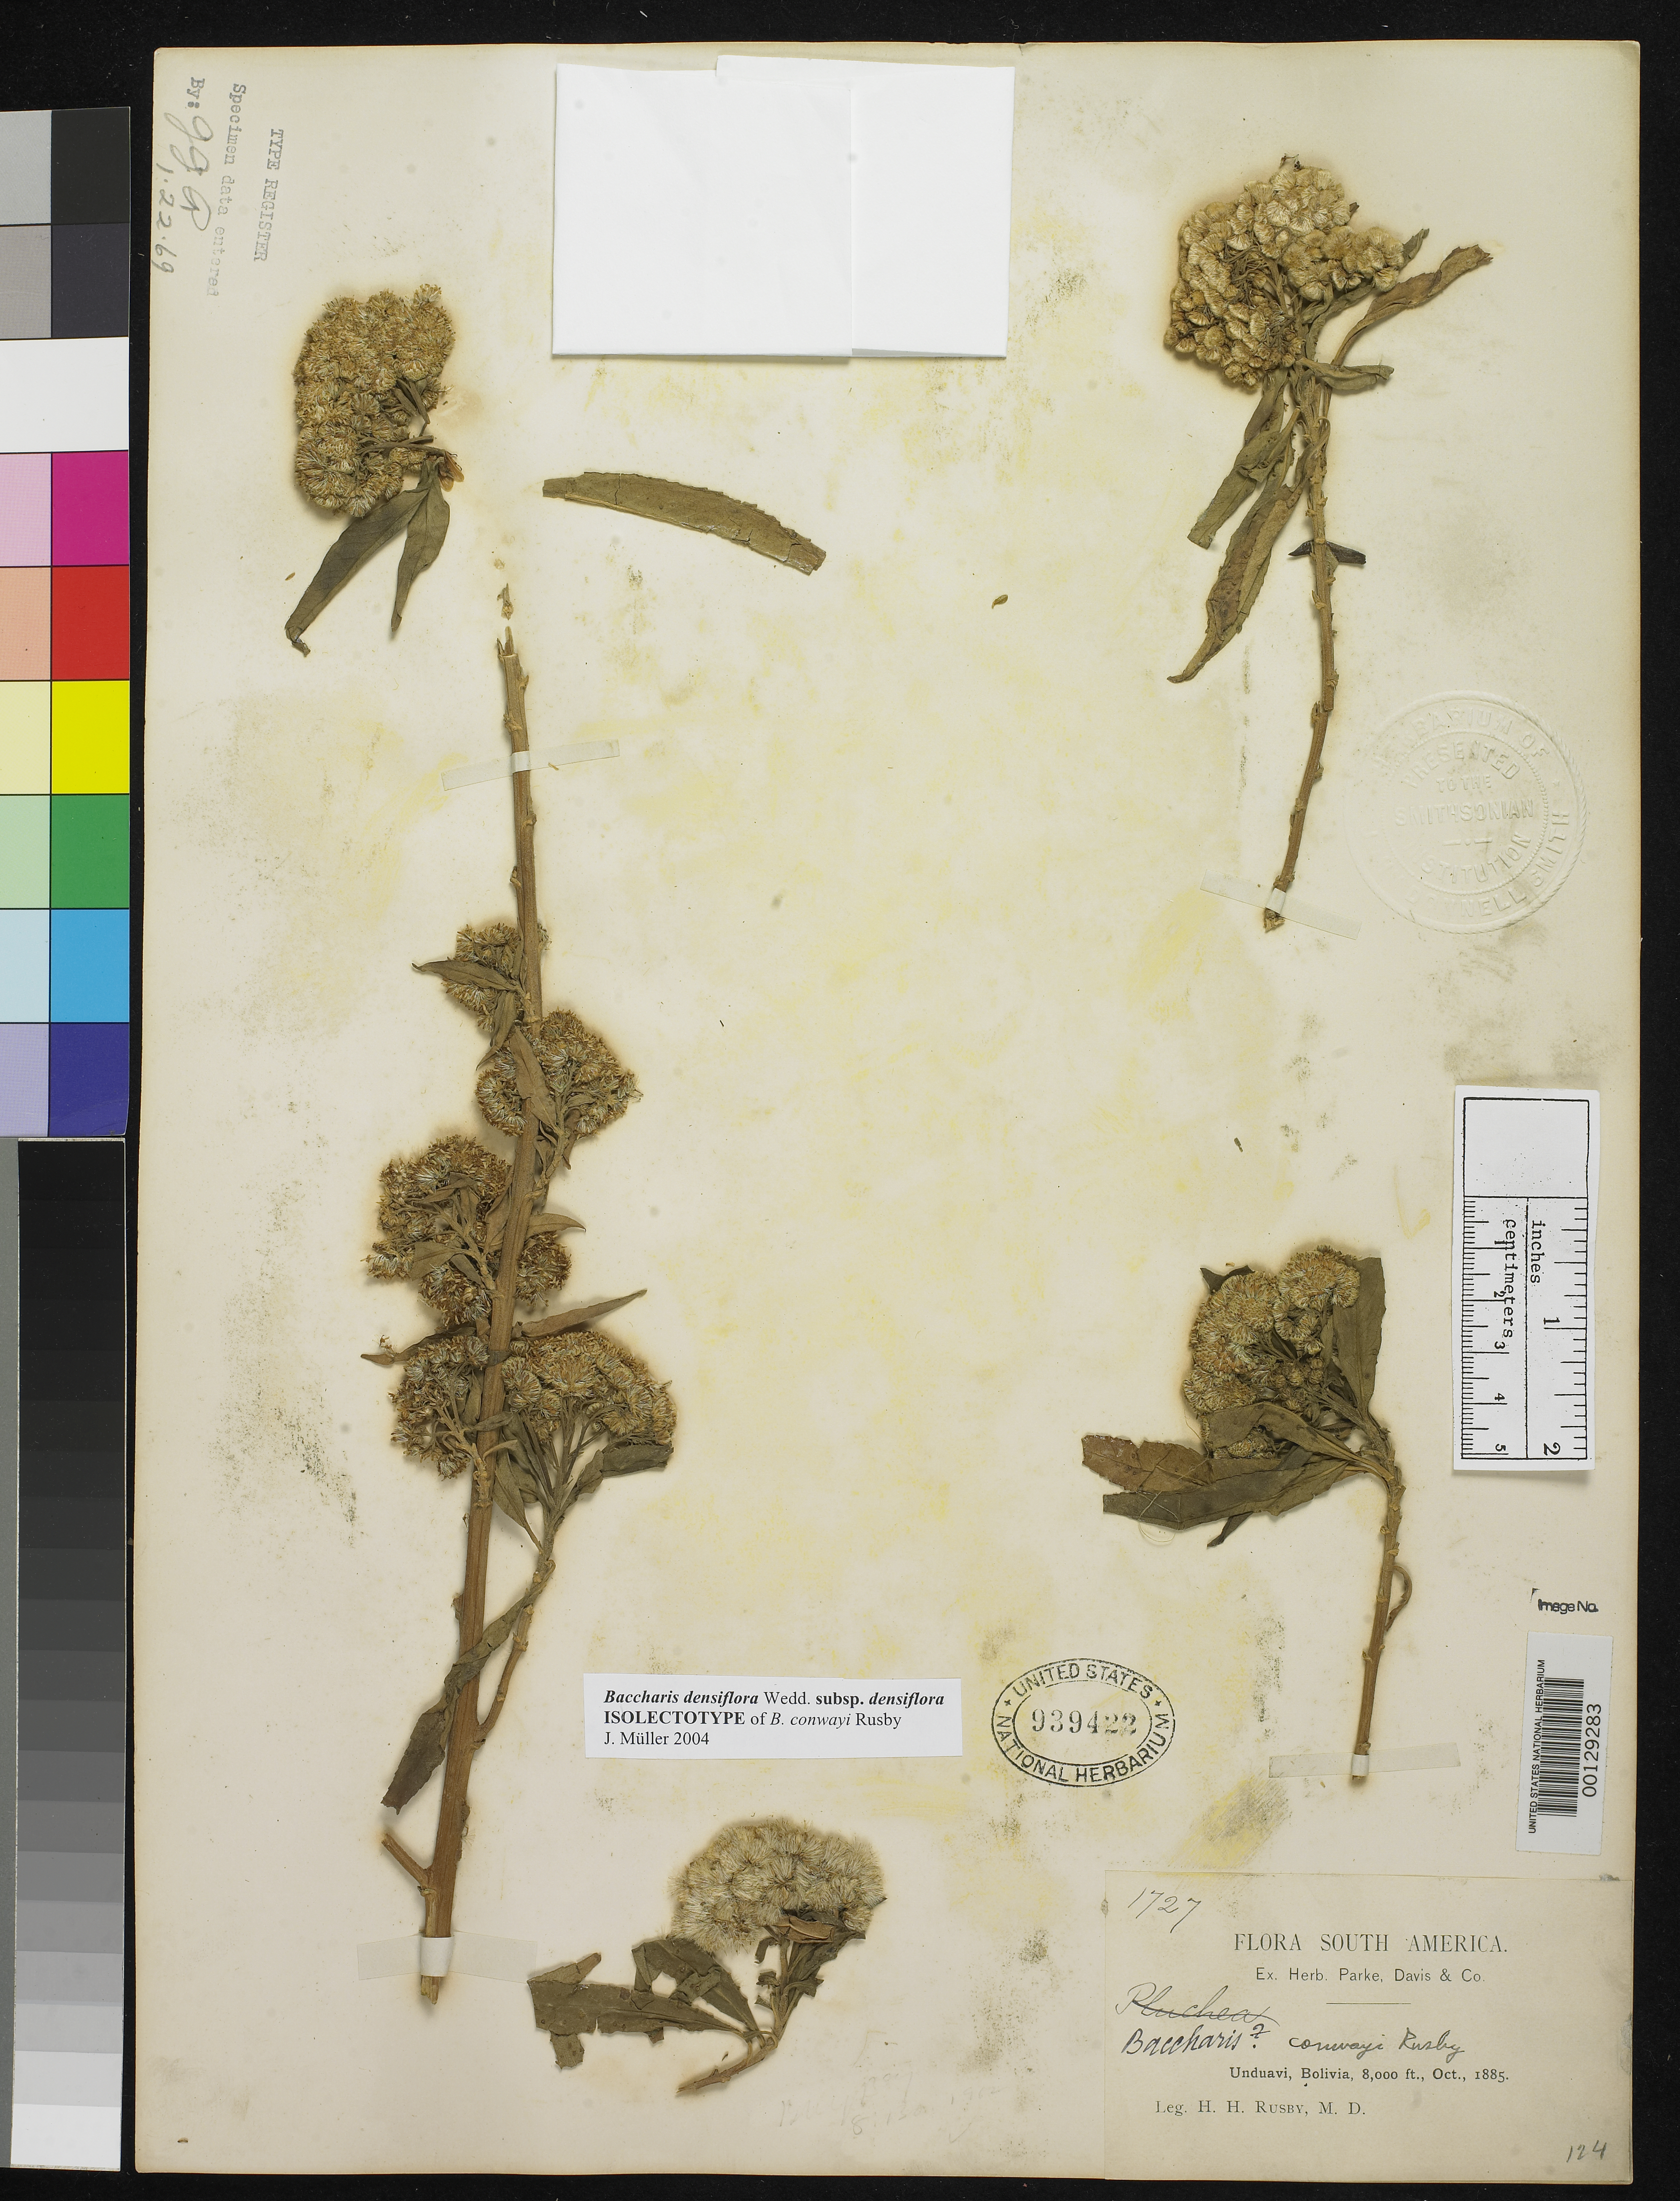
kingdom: Plantae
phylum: Tracheophyta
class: Magnoliopsida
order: Asterales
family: Asteraceae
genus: Baccharis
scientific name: Baccharis conwayi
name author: Rusby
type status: Isotype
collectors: H. H. Rusby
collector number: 1727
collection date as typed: Oct 1885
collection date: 1885-10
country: Bolivia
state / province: La Paz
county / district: Nor Yungas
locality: Unduavi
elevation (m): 2438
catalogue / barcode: US 939422